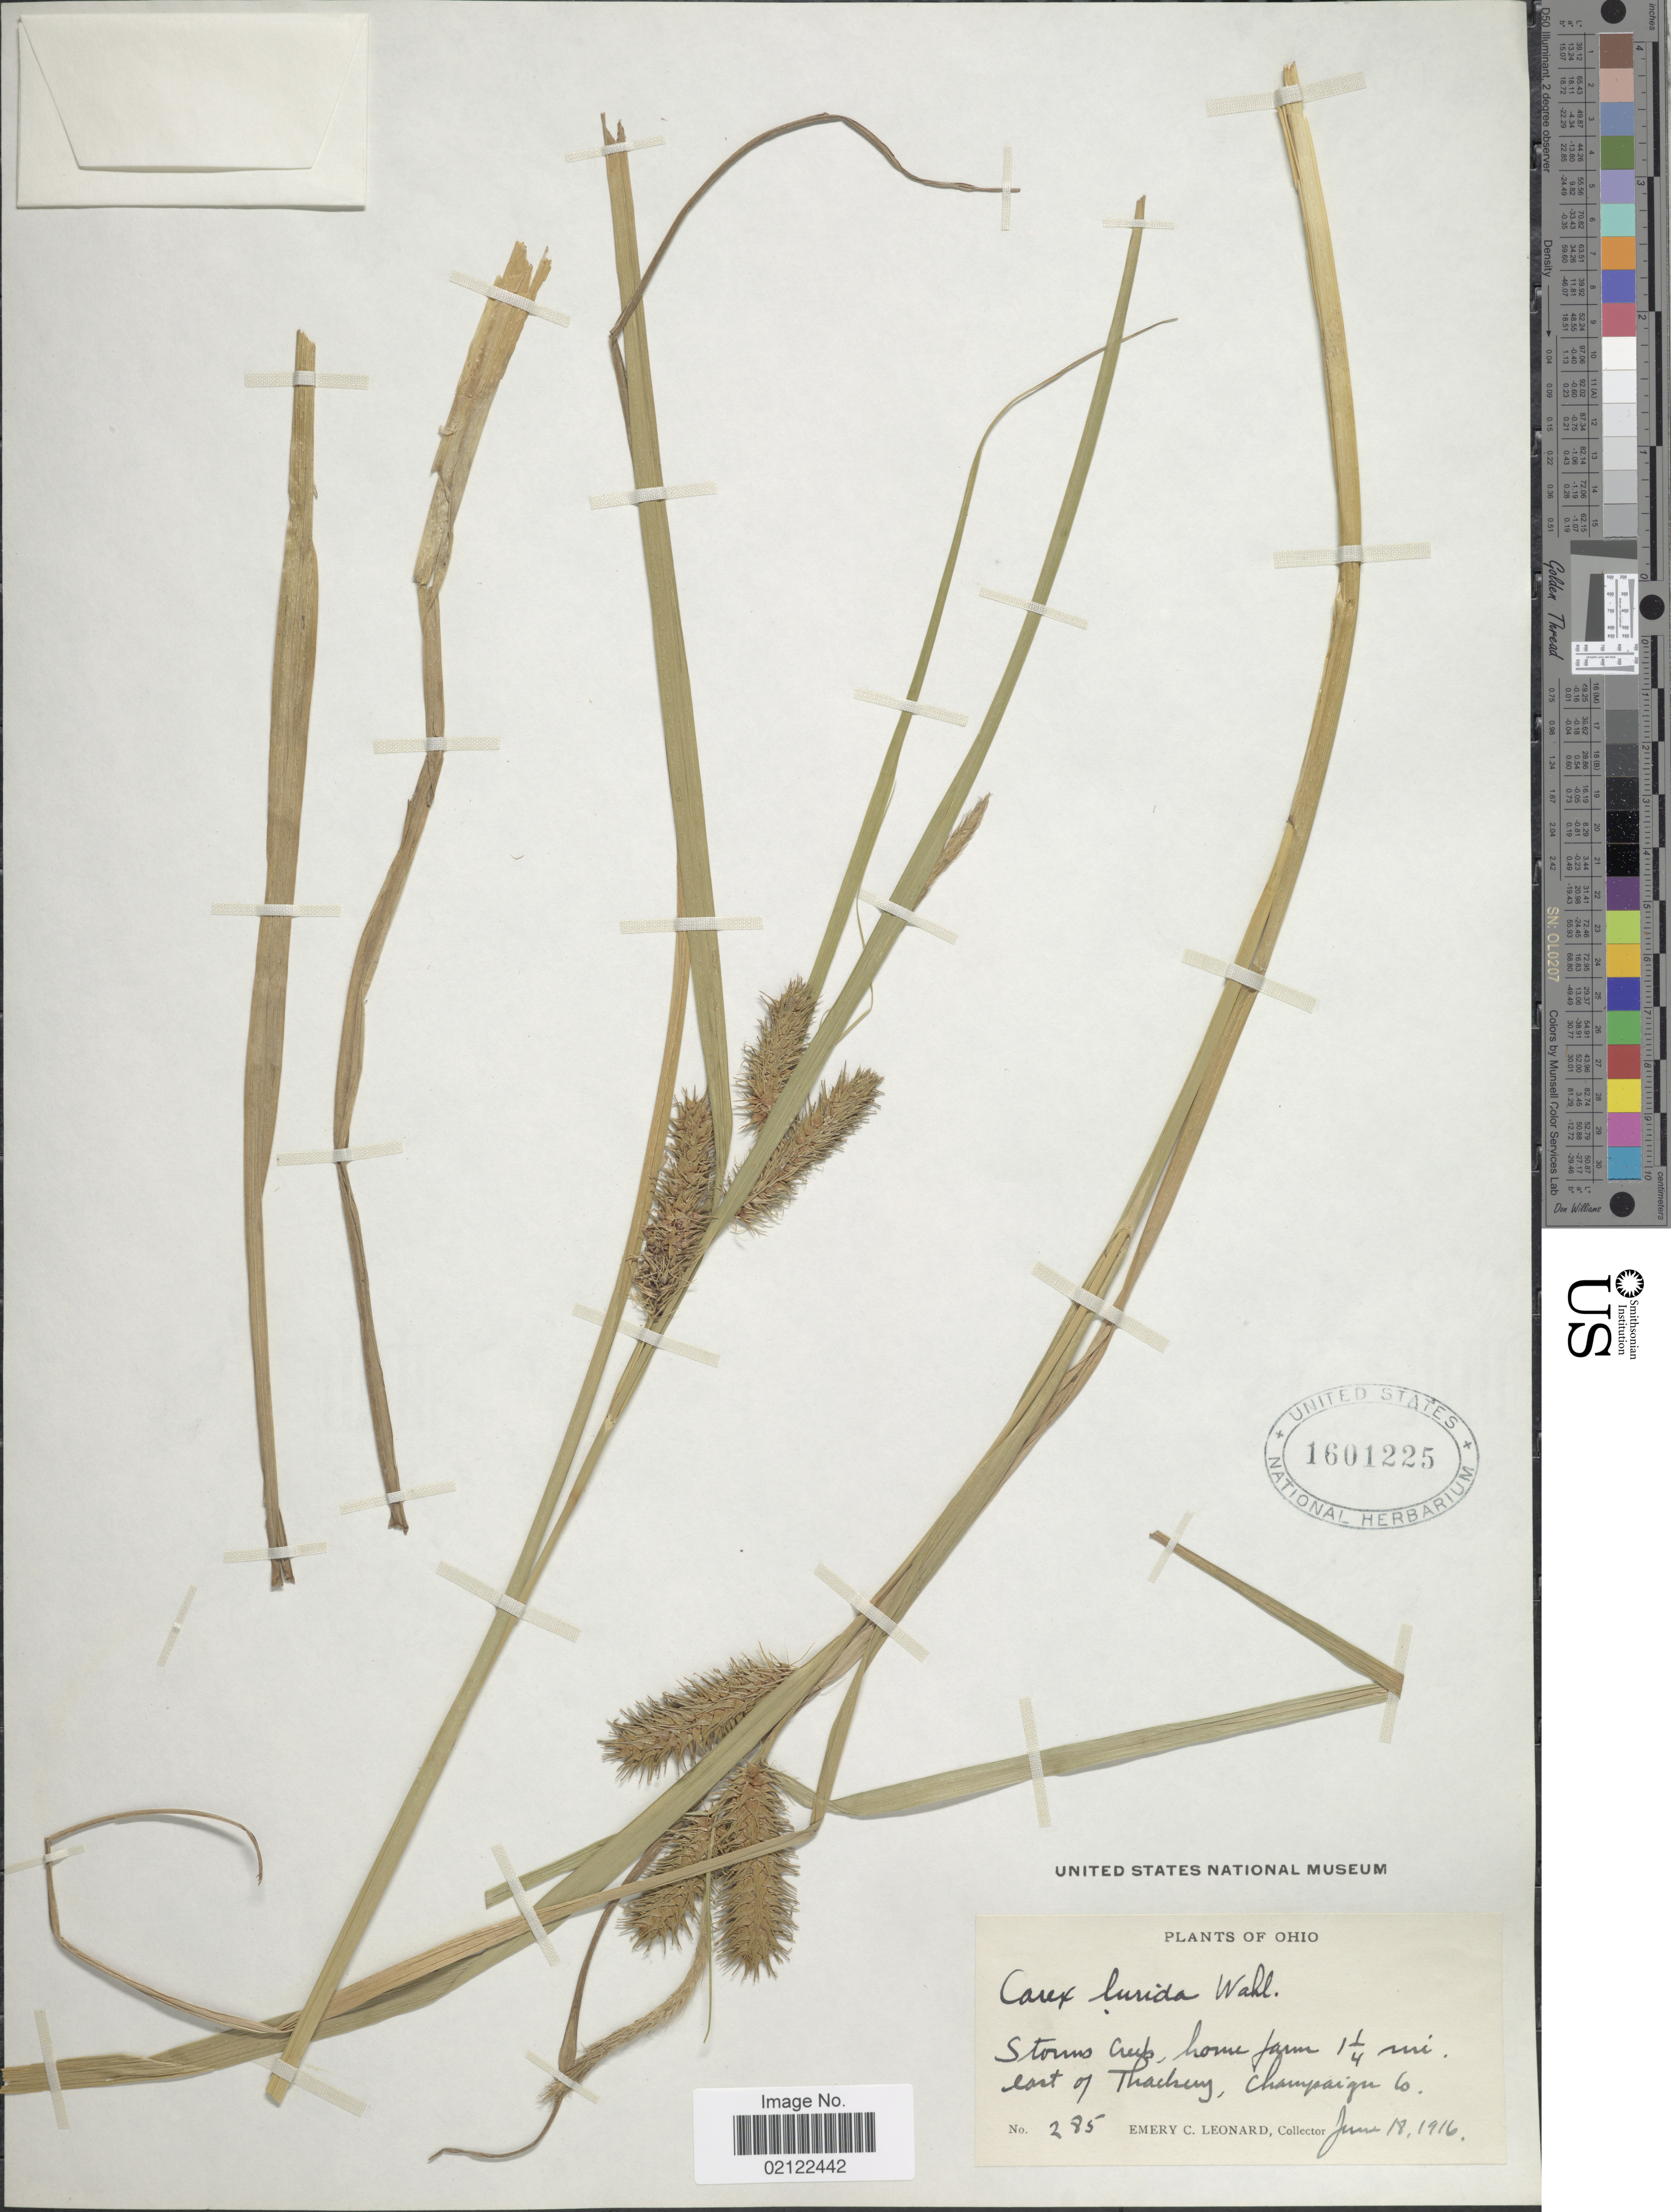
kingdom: Plantae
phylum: Tracheophyta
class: Liliopsida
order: Poales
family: Cyperaceae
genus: Carex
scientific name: Carex lurida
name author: Wahlenb.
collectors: E. C. Leonard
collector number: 285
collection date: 1916-06-18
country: United States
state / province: Ohio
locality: Stones Creek, home farm 1¼ mi. east of Thackery, Champaign Co.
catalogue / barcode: US 1601225